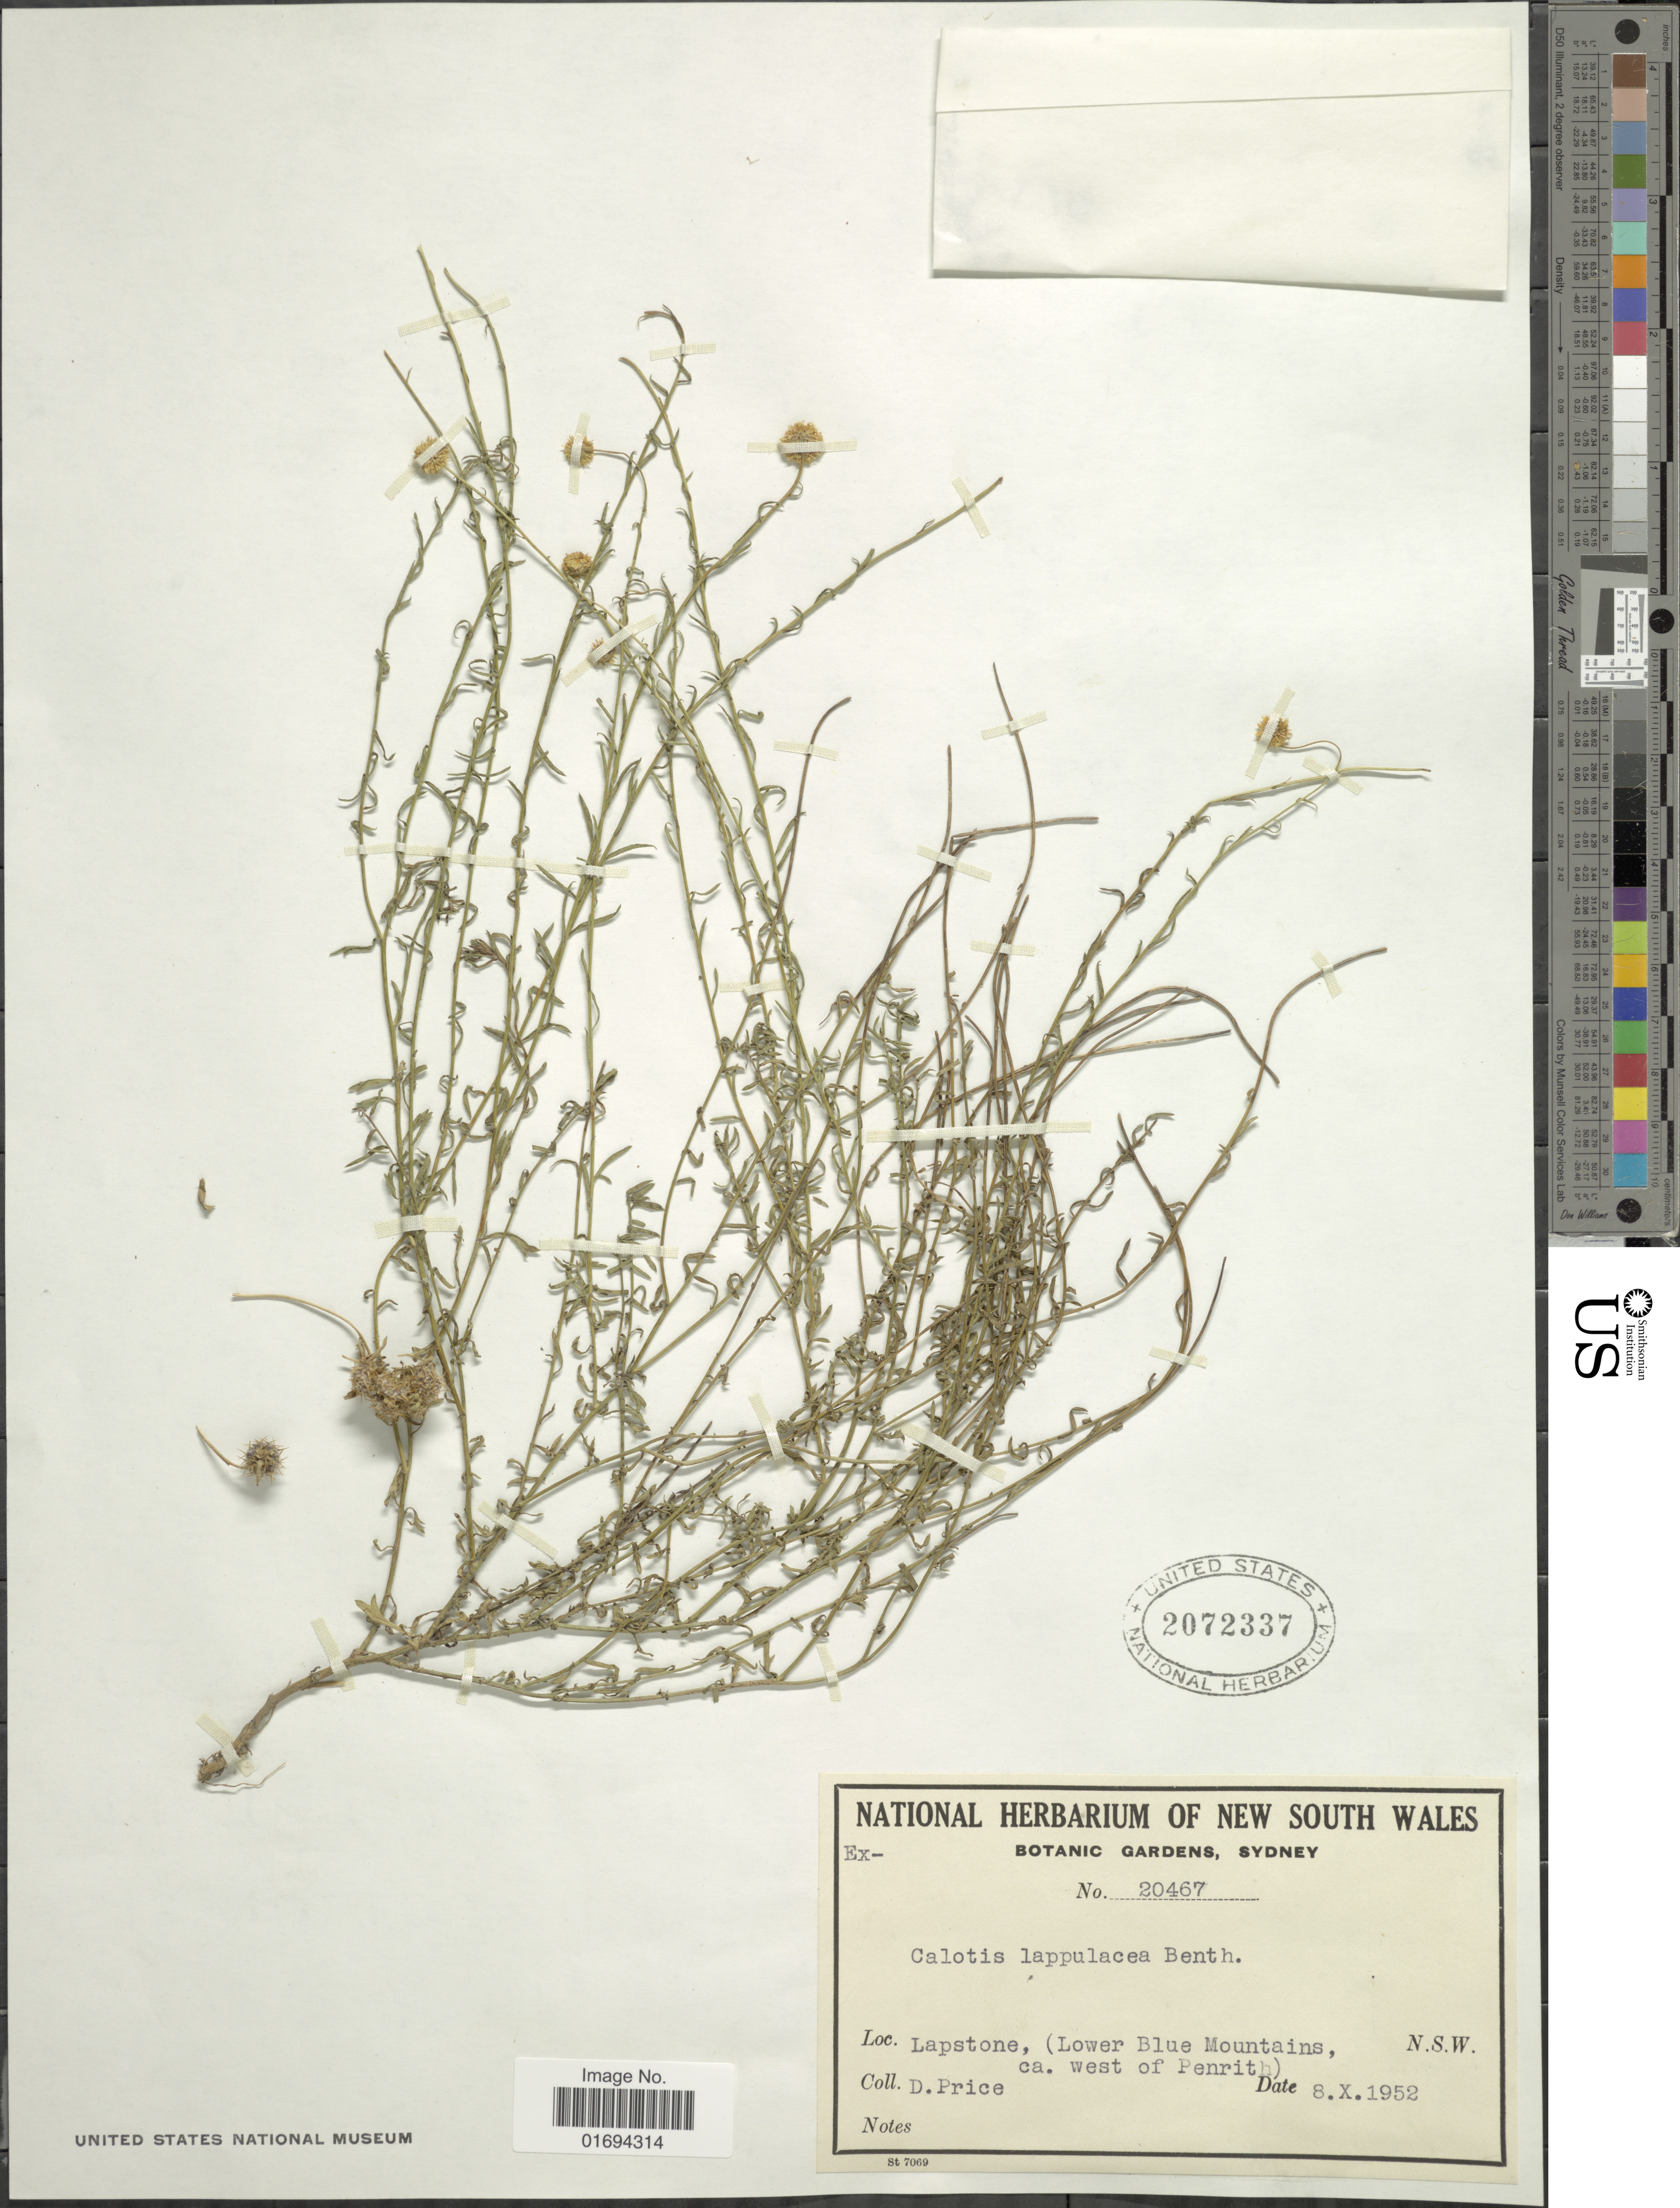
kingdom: Plantae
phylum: Tracheophyta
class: Magnoliopsida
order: Asterales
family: Asteraceae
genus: Calotis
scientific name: Calotis lappulacea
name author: Benth.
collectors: D. M. Price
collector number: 20467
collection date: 1952-10-08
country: Australia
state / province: New South Wales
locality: Lapstone, (Lower Blue Mountains, ca. west of Penrith) N. S. W.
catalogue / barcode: US 2072337